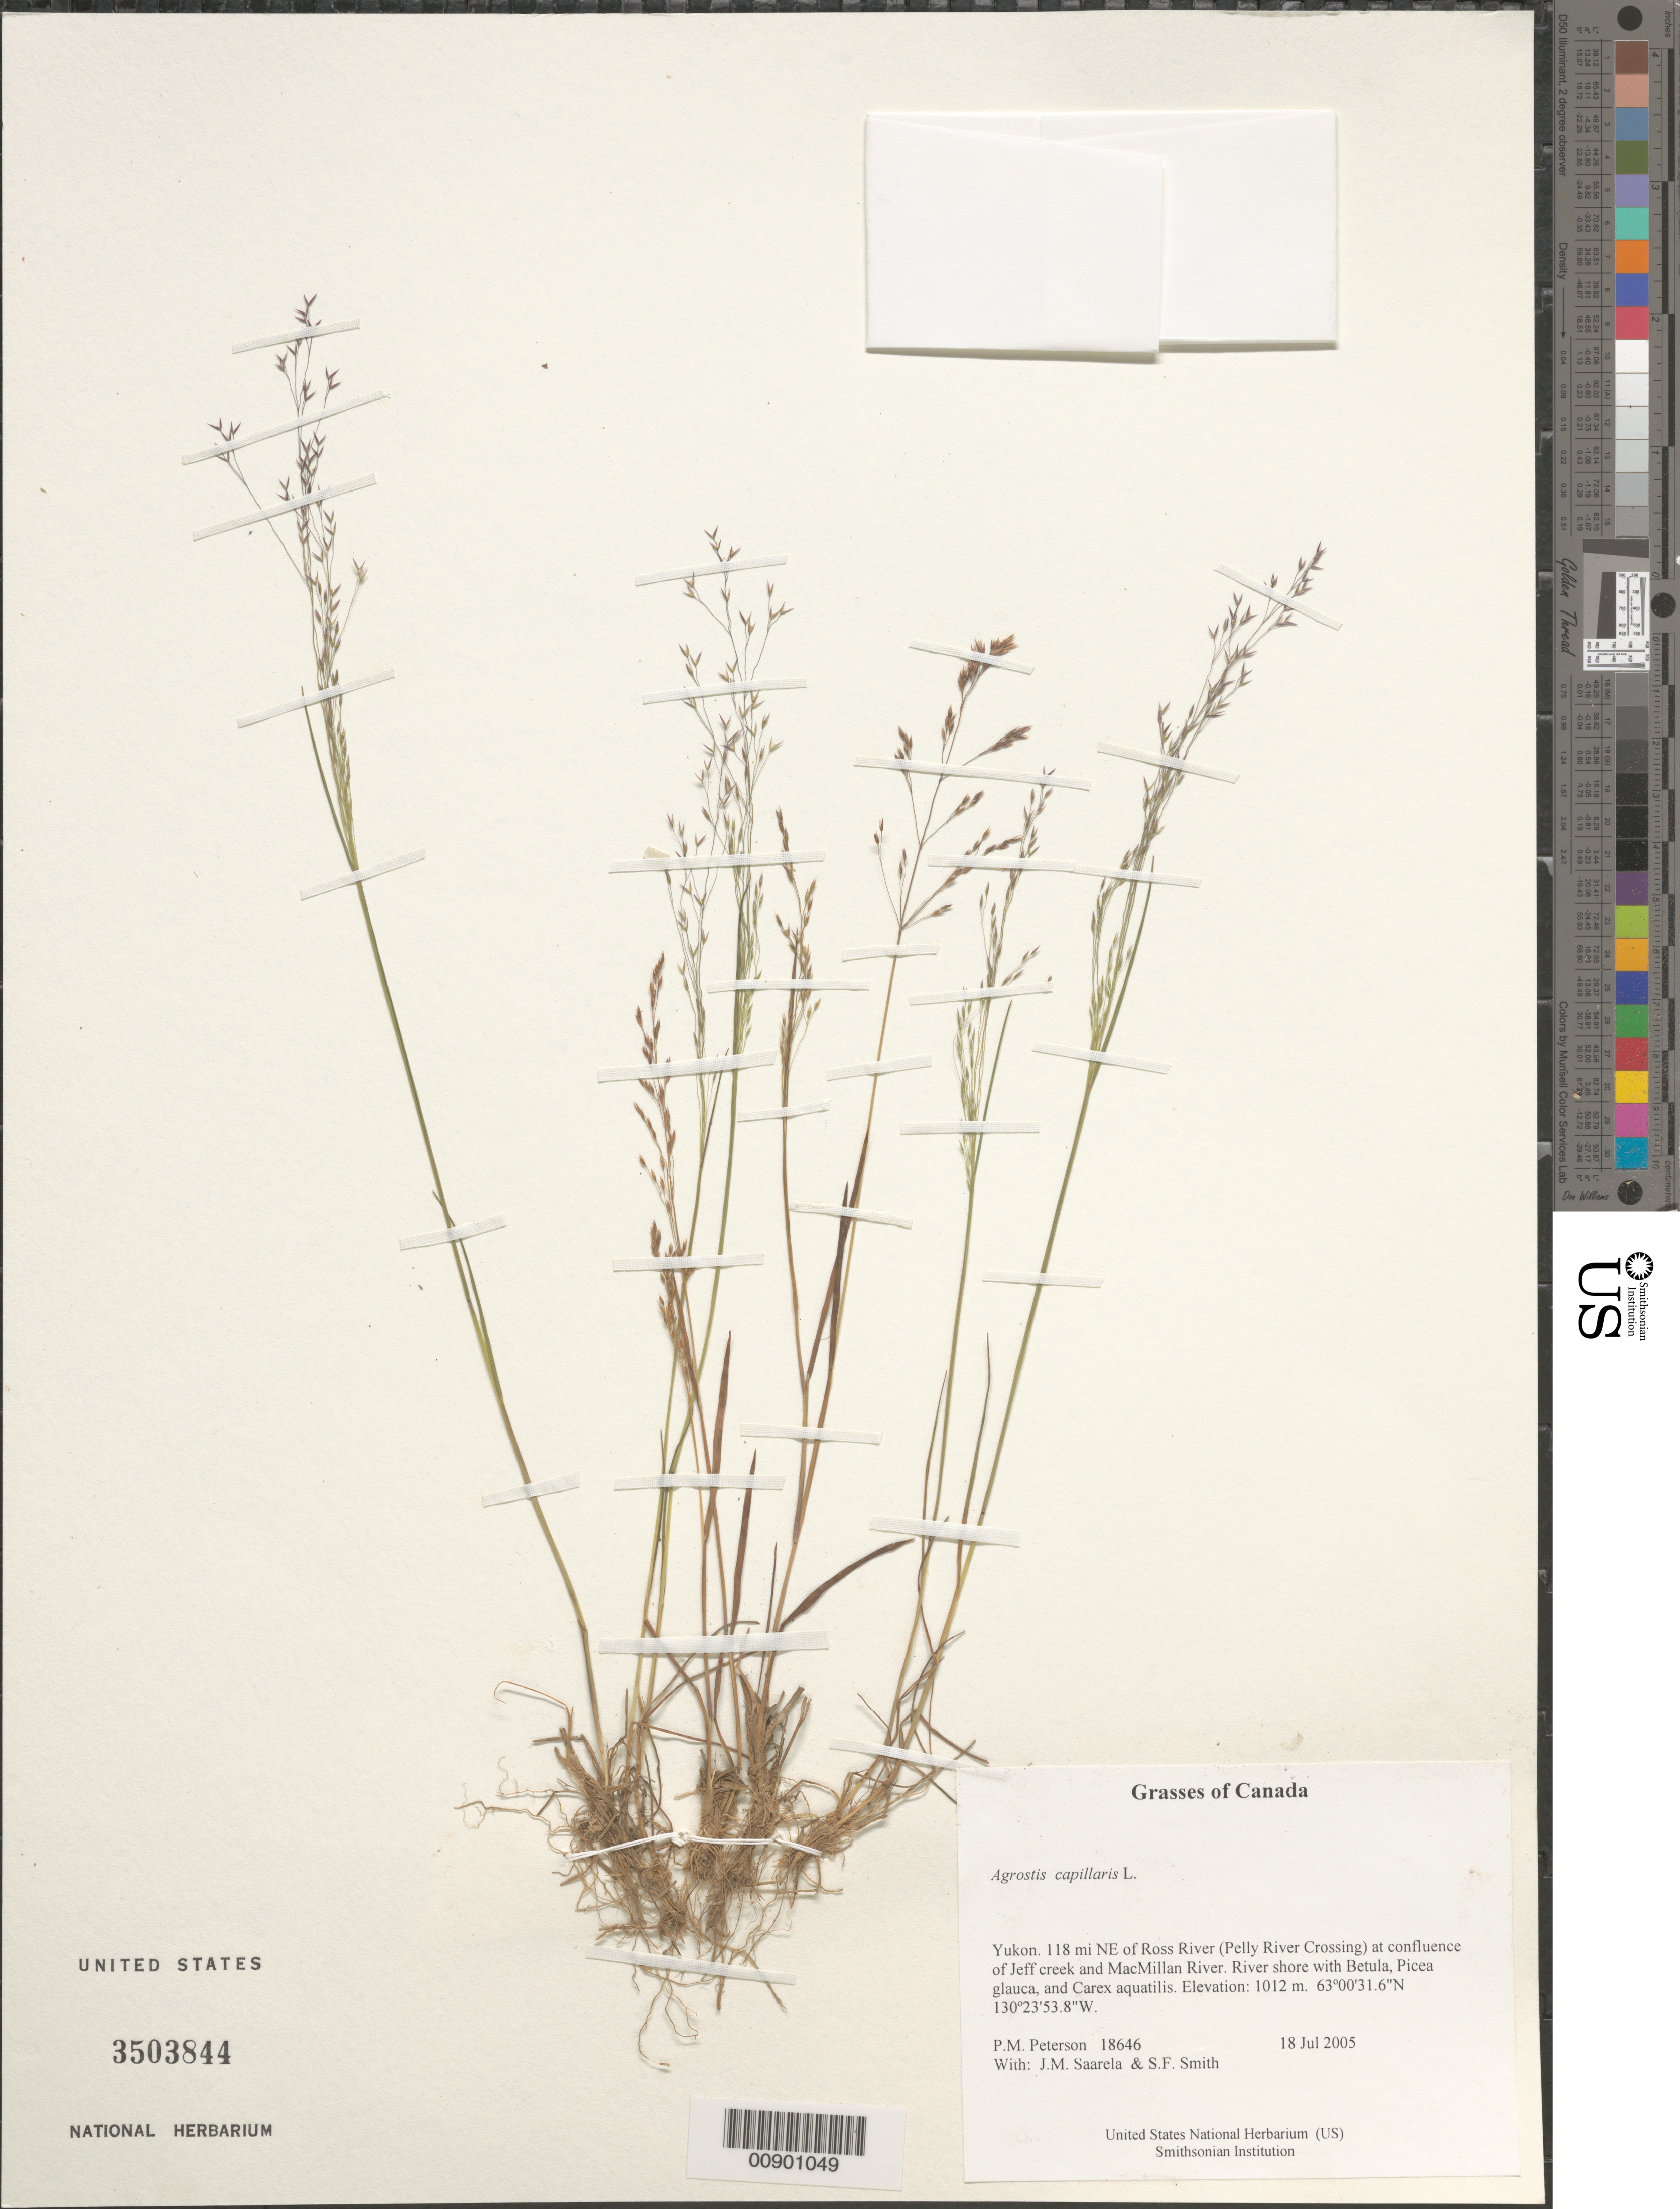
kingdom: Plantae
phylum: Tracheophyta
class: Liliopsida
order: Poales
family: Poaceae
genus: Agrostis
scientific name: Agrostis capillaris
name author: L.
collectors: P. M. Peterson, J. Saarela & S.F. Smith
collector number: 18646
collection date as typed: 18 Jul 2004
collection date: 2004-07-18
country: Canada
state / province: Yukon Territory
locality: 118 mi NE of Ross River (Pelly River Crossing) at confluence of Jeff creek and MacMillan River. River shore with Betula, Picea glauca, and Carex aquatilis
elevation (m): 1012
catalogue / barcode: US 3503844